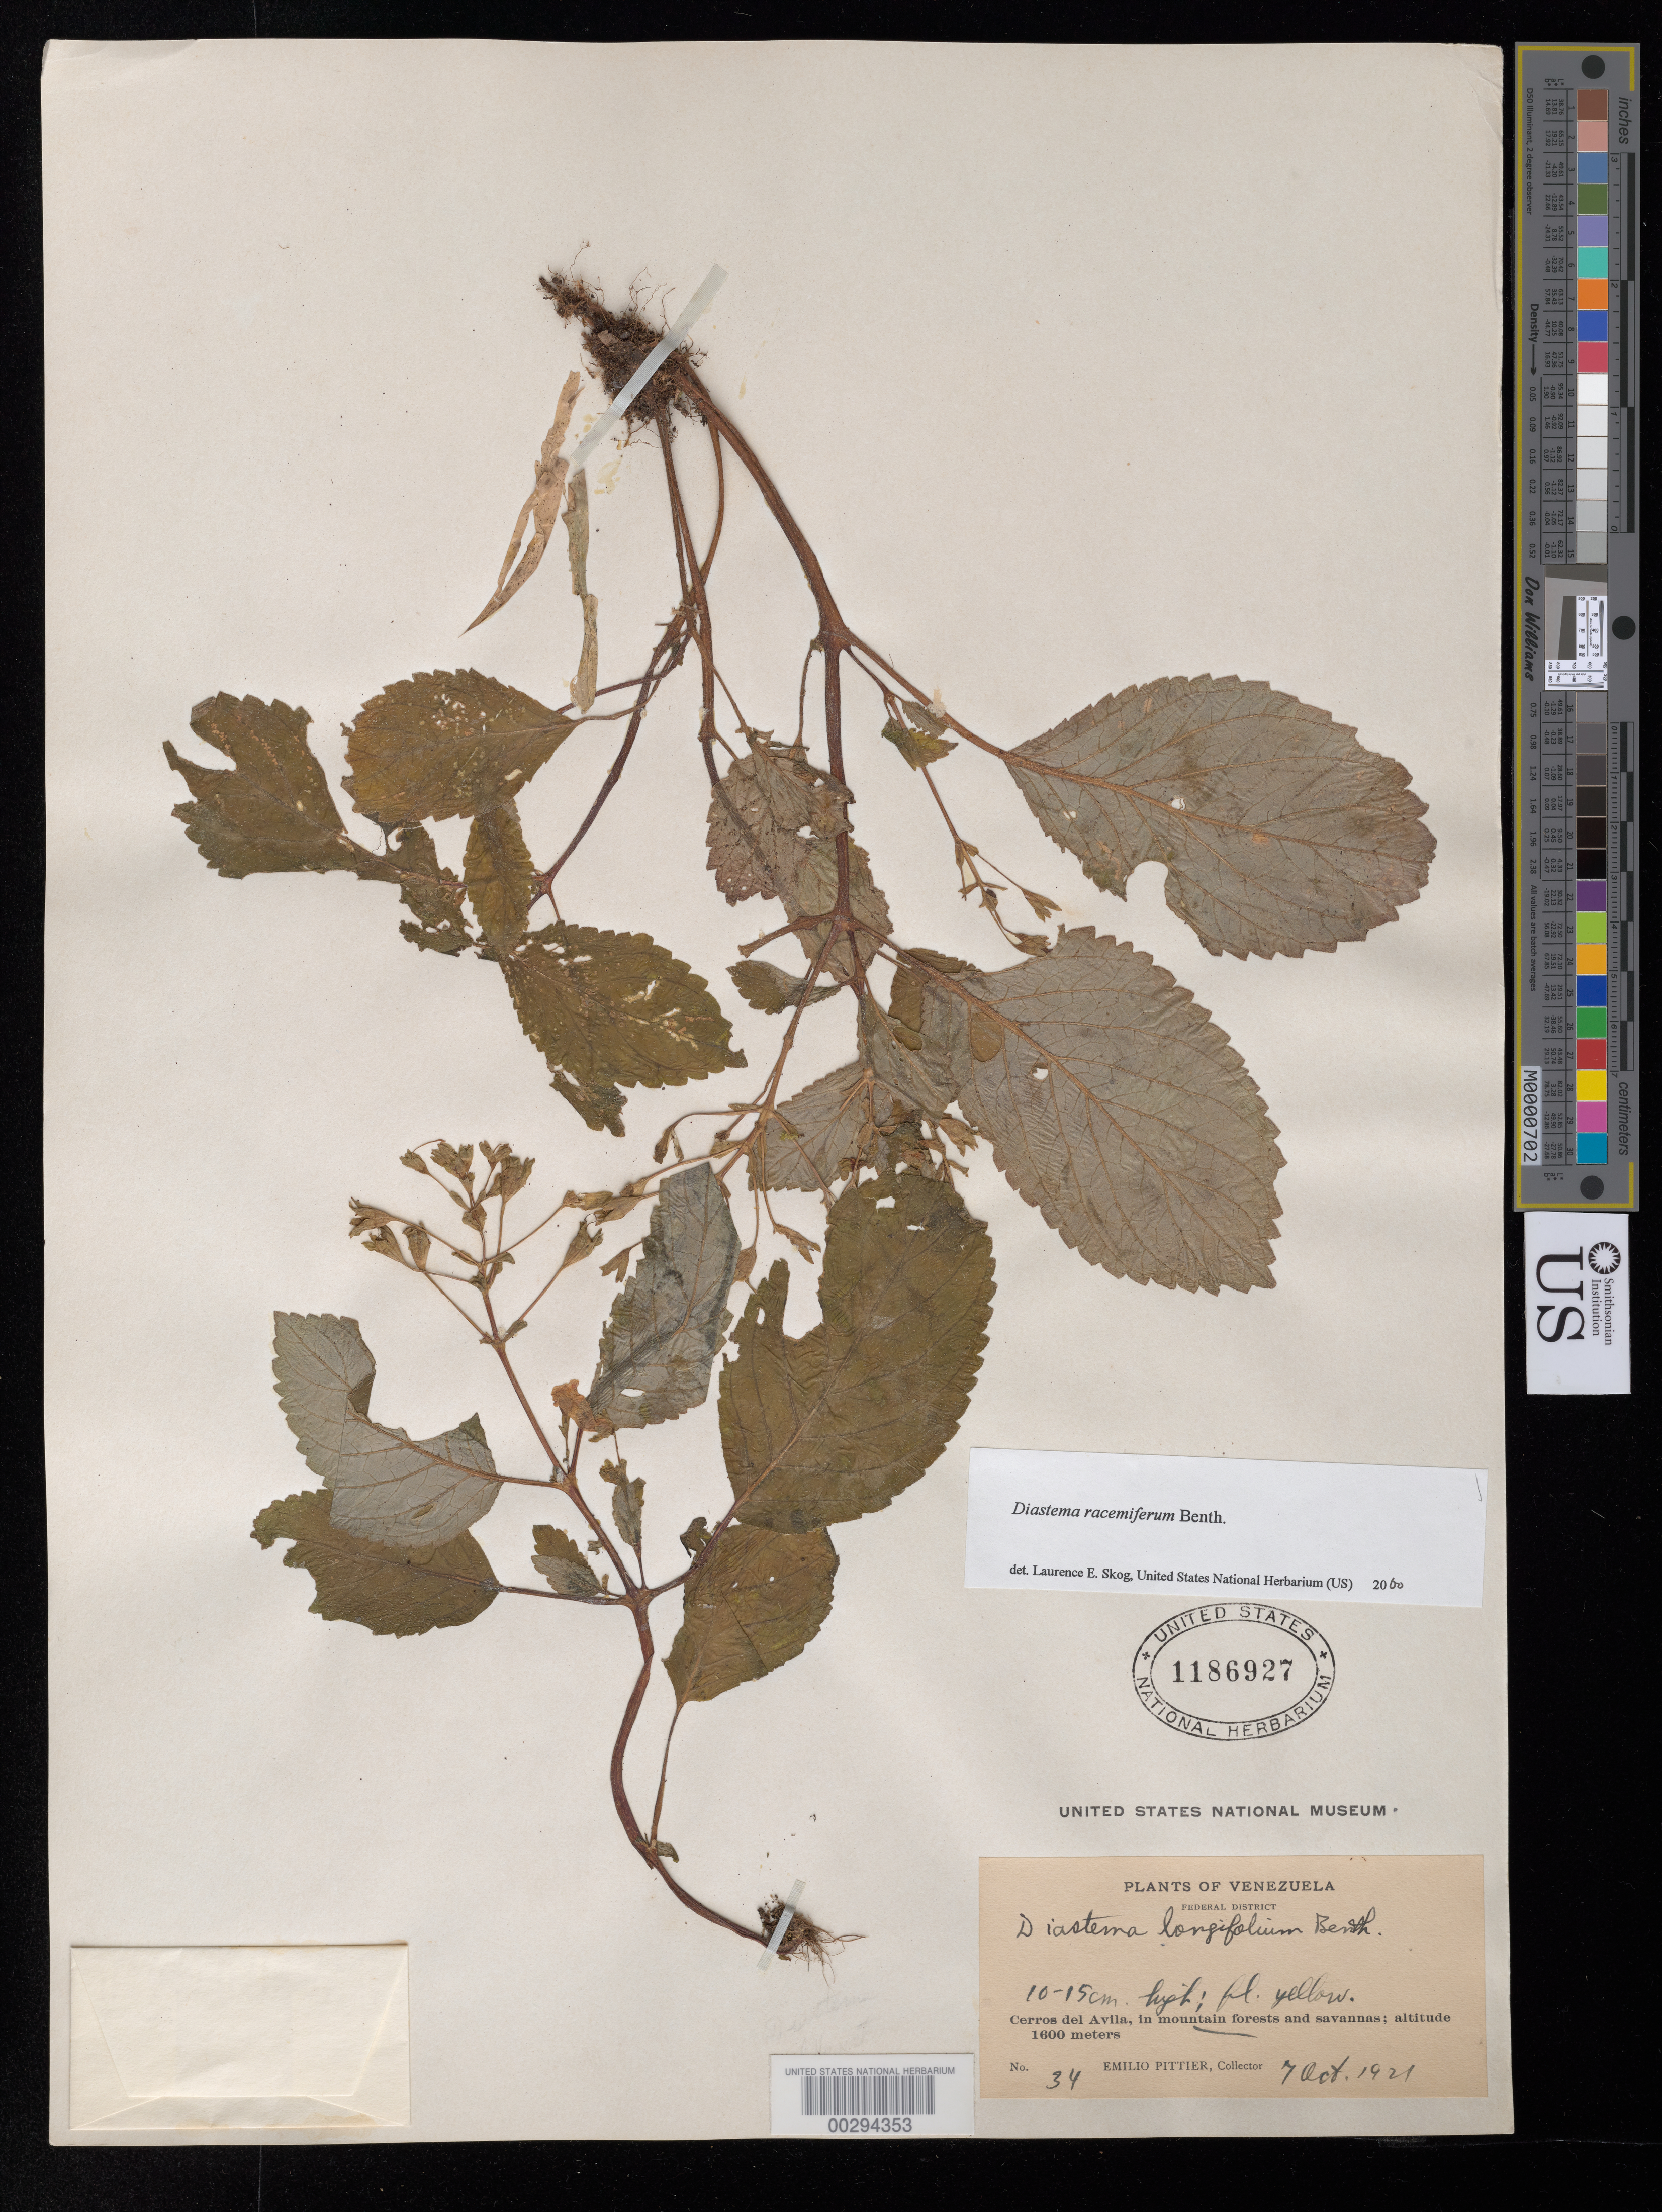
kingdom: Plantae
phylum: Tracheophyta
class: Magnoliopsida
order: Lamiales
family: Gesneriaceae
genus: Diastema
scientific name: Diastema racemiferum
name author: Benth.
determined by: Skog, Laurence E.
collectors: H. F. Pittier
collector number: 34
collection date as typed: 07 Oct 1921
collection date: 1921-10-07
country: Venezuela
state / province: Distrito Federal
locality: Cerros del Avila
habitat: In mountain forests and savannas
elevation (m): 1600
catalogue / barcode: US 1186927